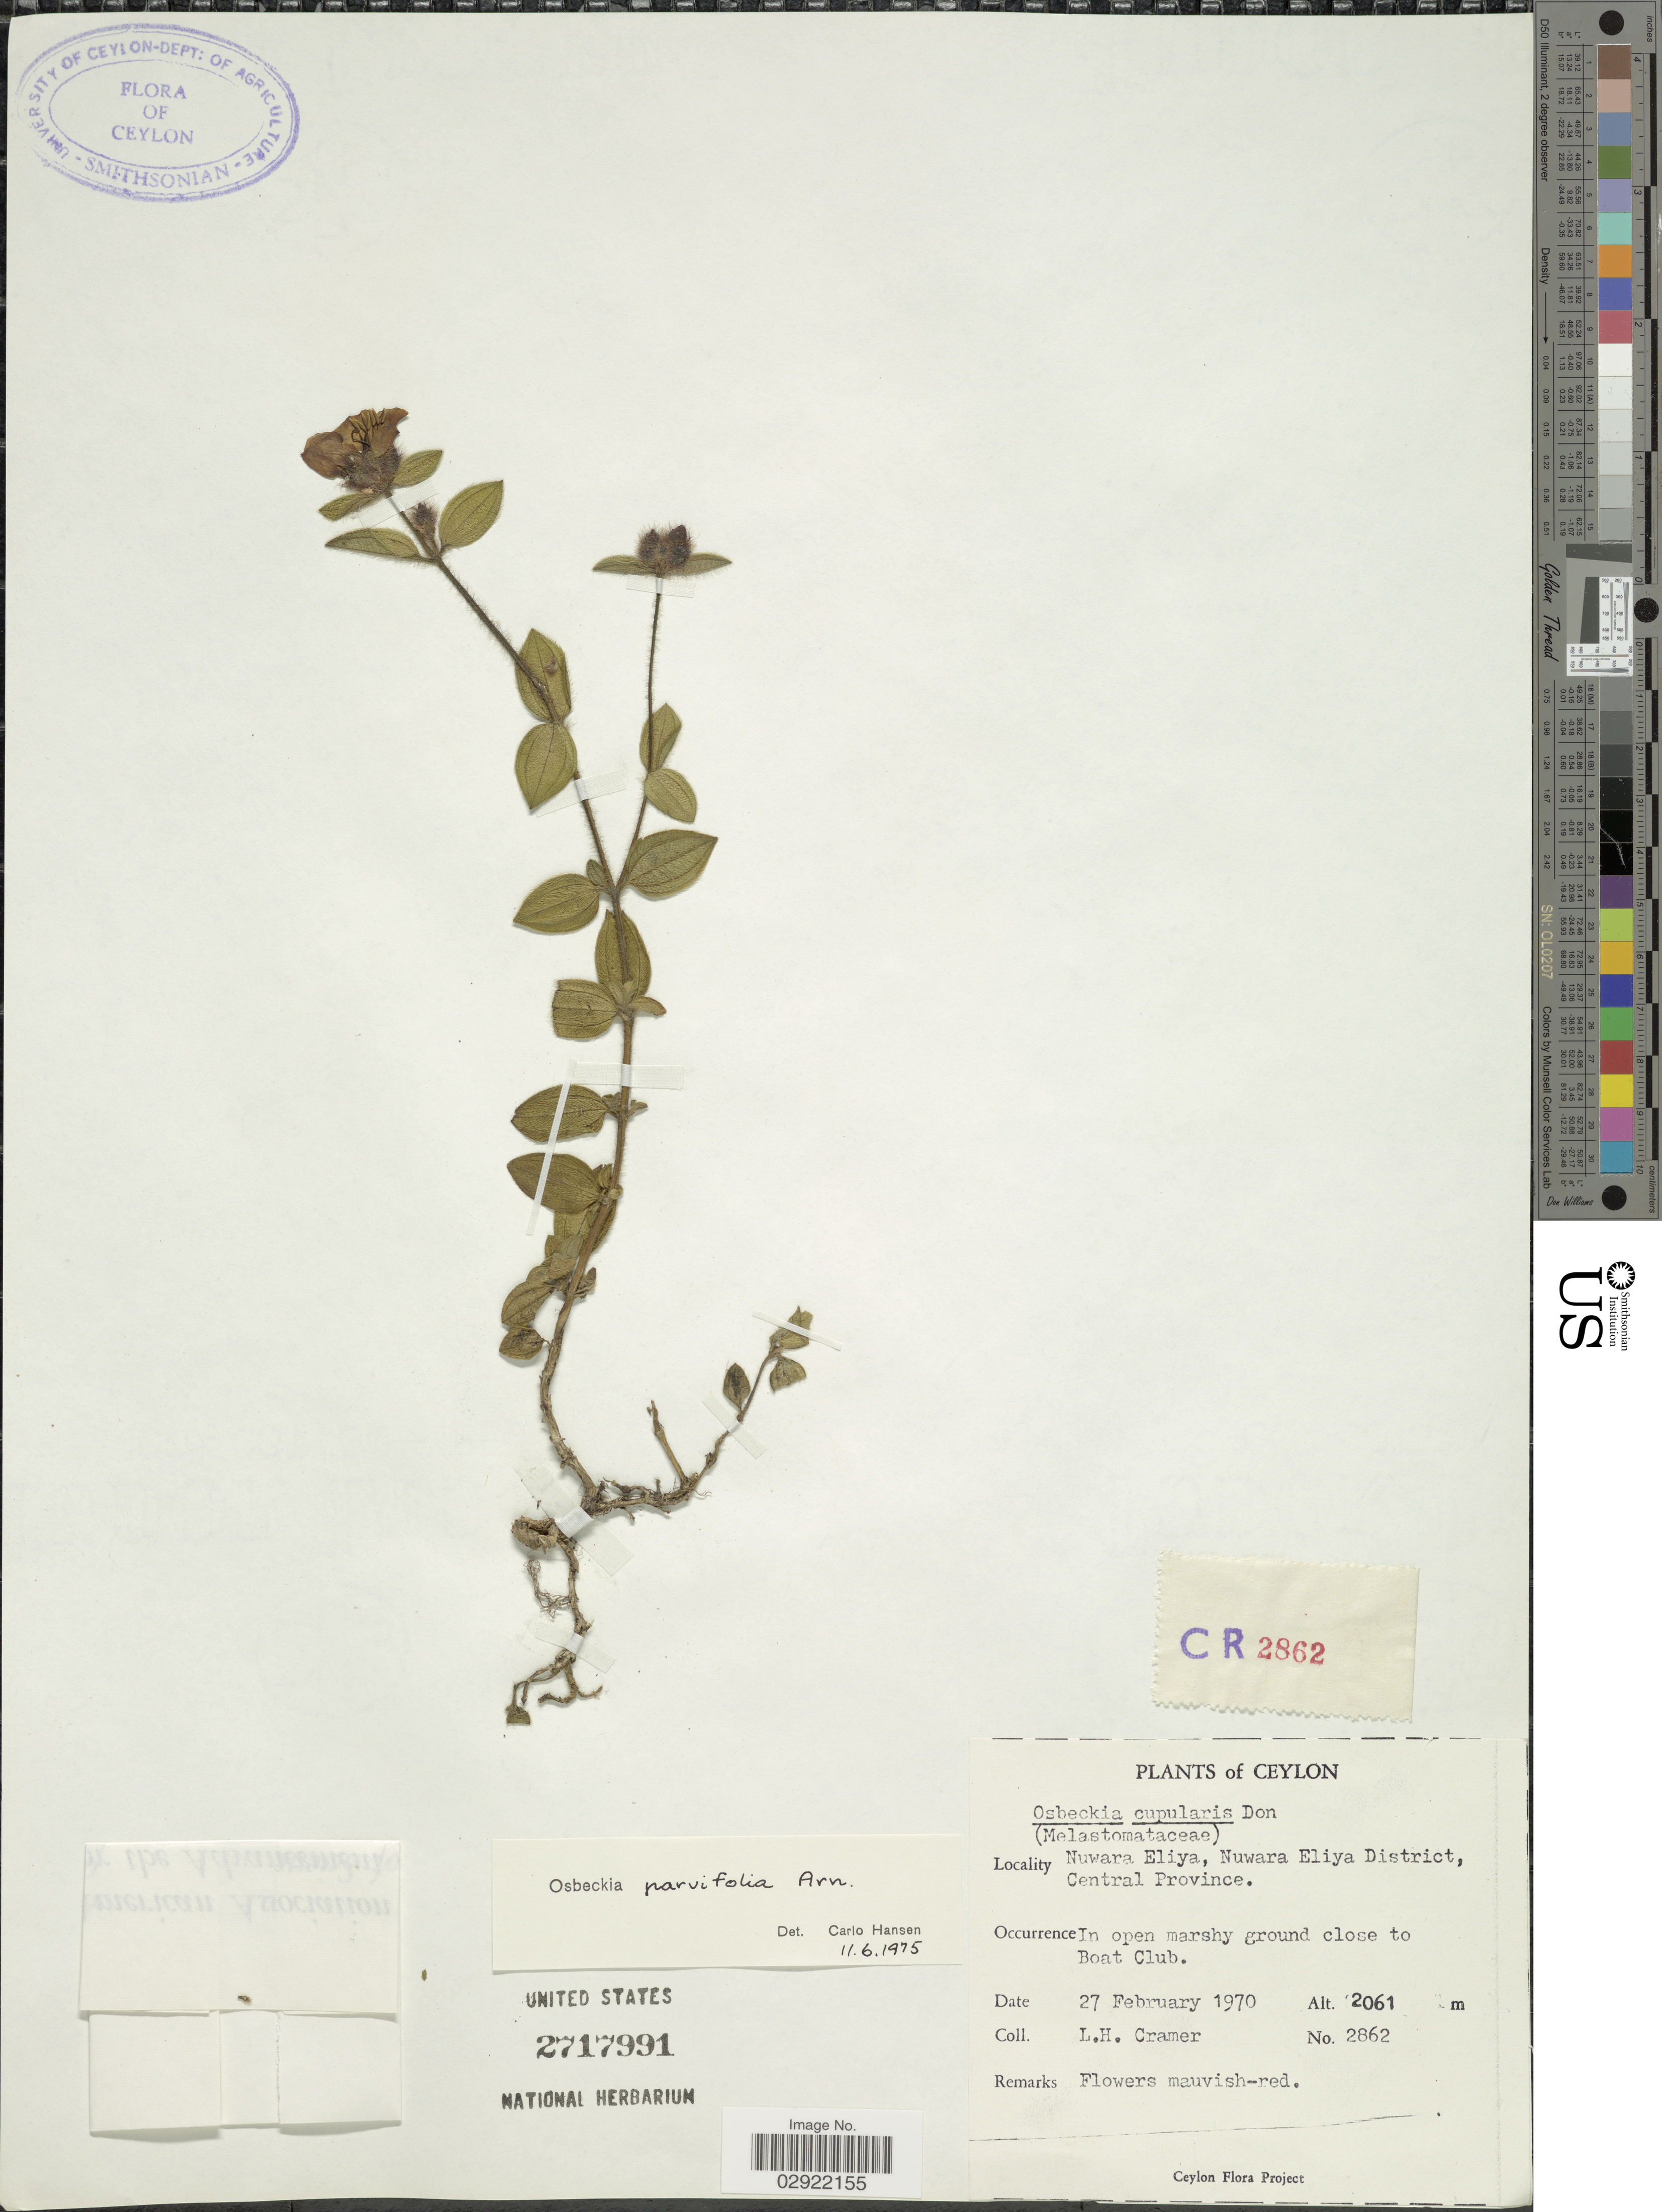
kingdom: Plantae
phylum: Tracheophyta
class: Magnoliopsida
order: Myrtales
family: Melastomataceae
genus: Osbeckia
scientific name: Osbeckia parvifolia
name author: Arn.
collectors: L. H. Cramer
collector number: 2862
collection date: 1970-02-27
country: Sri Lanka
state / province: Central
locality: Ceylon. Nuwara Eliya, Nuwara Eliya District.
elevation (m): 2061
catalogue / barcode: US 2717991